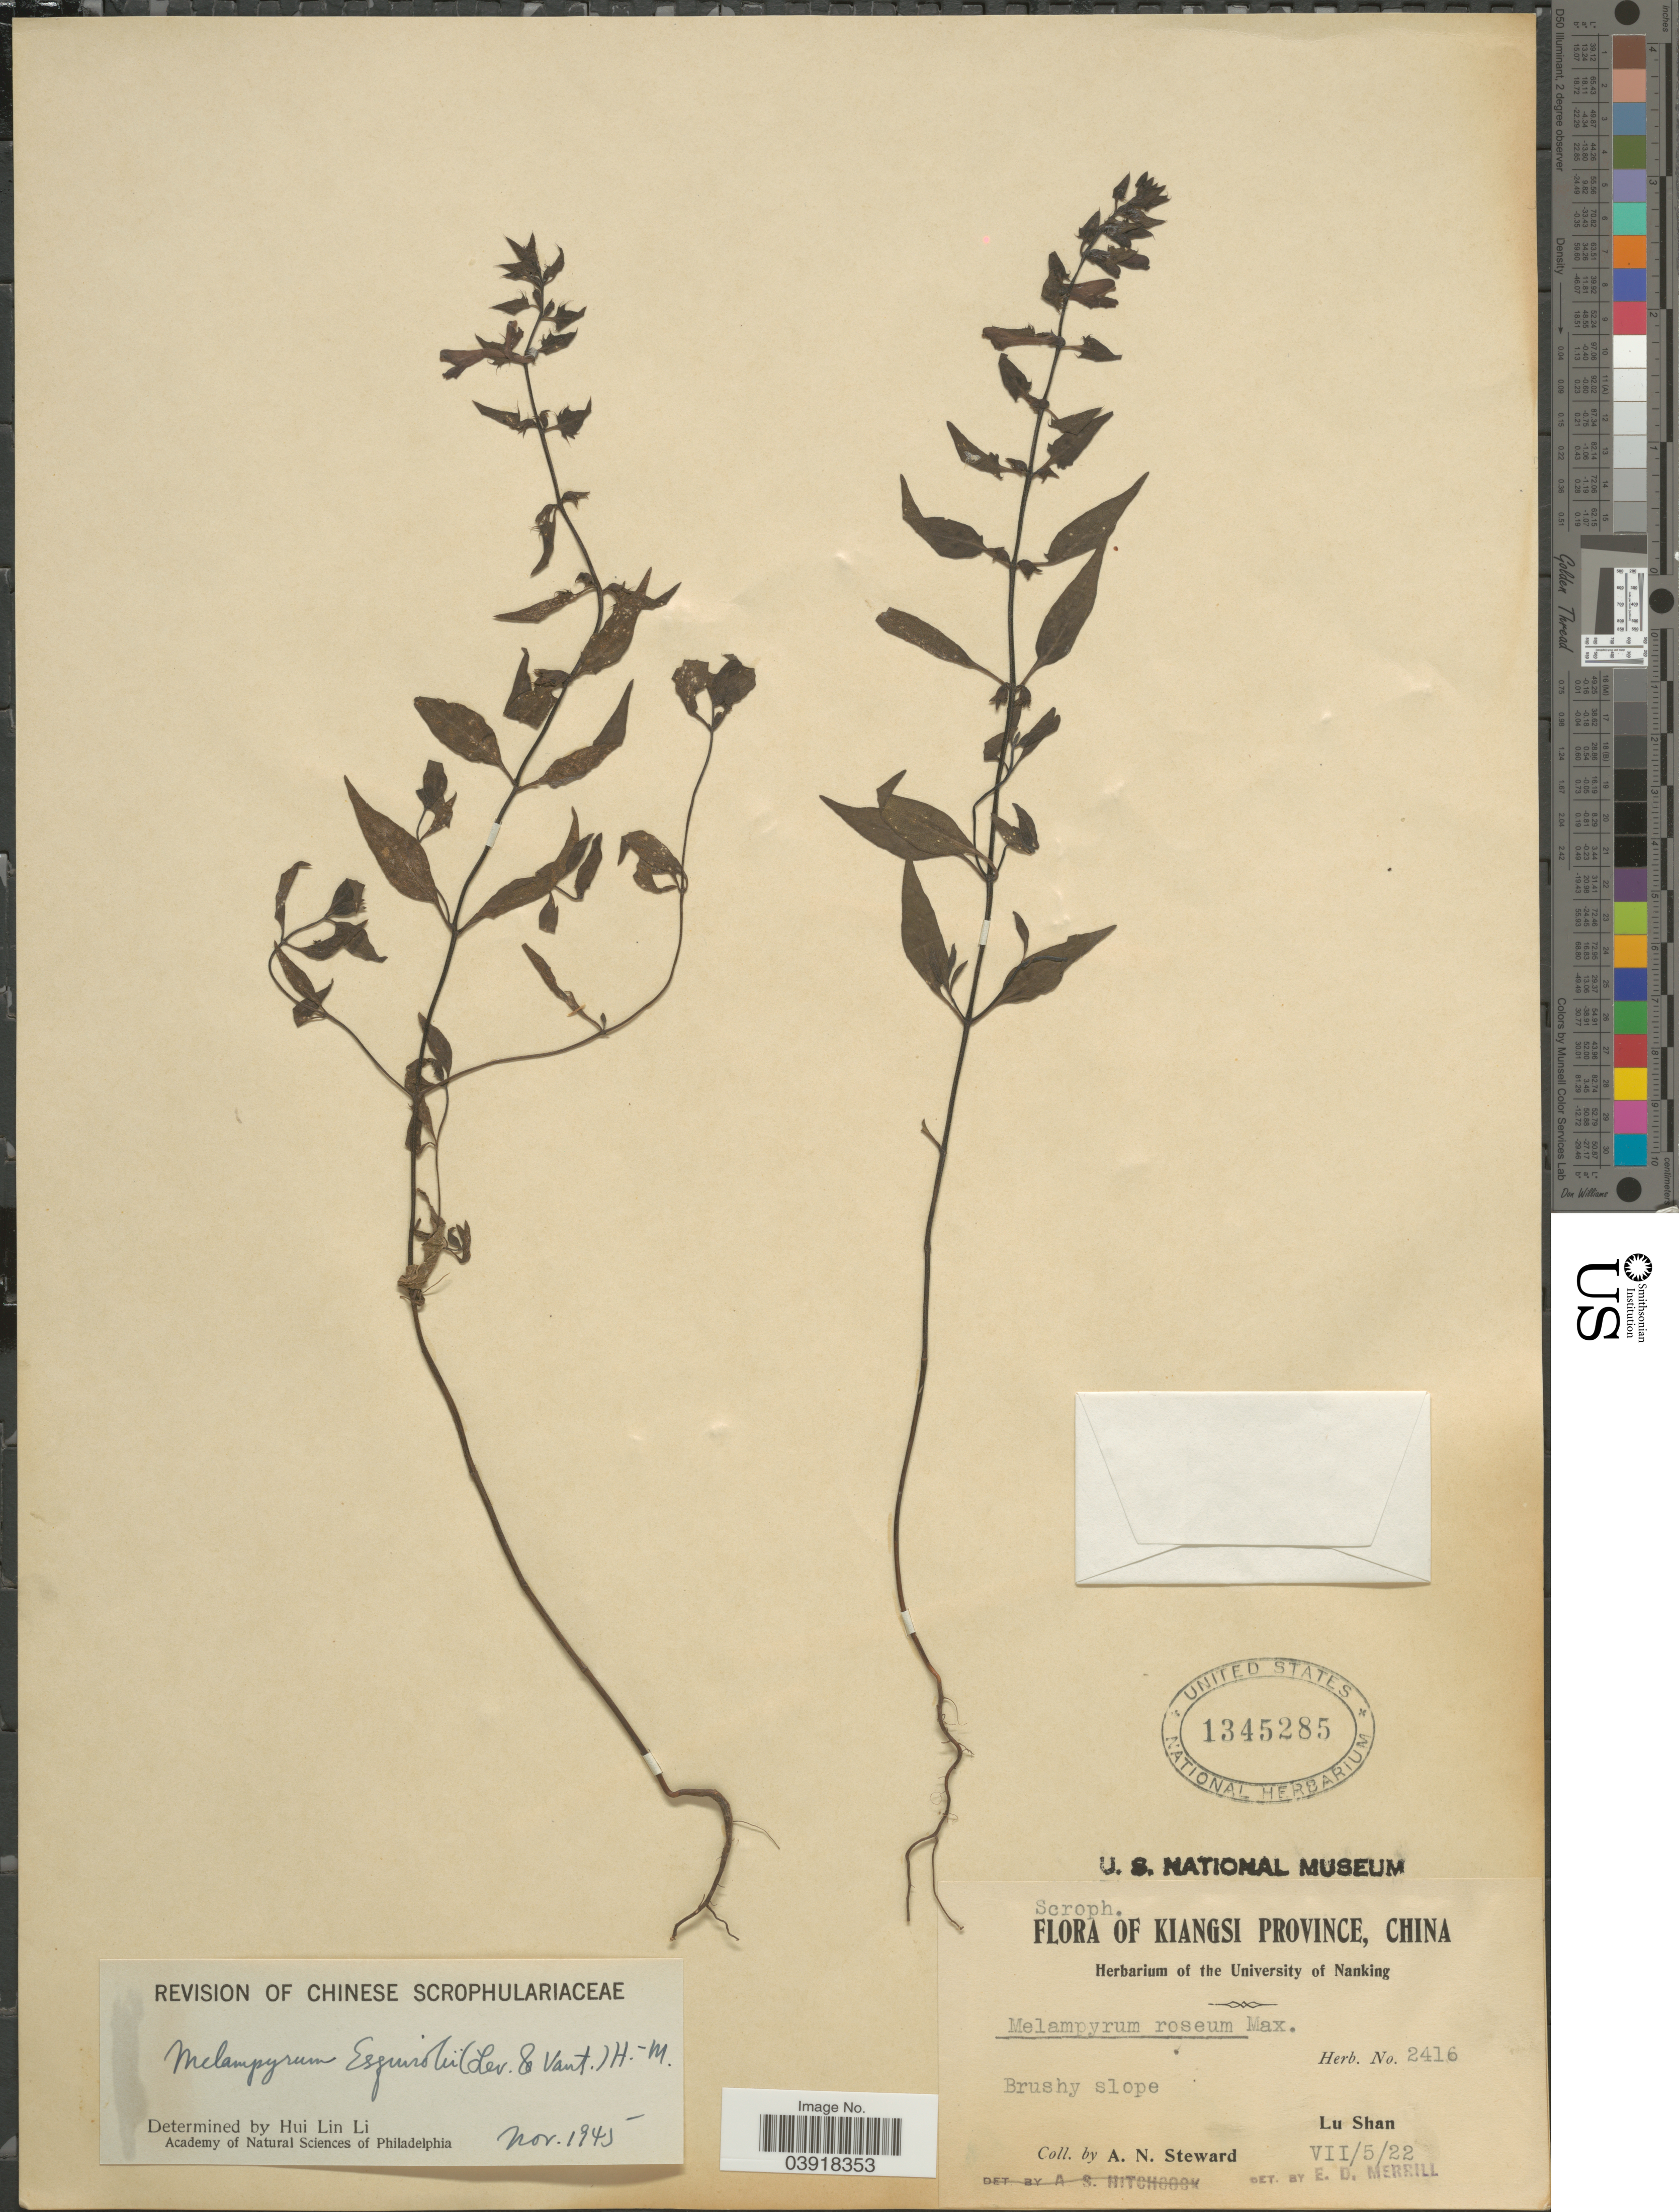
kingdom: Plantae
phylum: Tracheophyta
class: Magnoliopsida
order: Lamiales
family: Orobanchaceae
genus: Melampyrum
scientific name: Melampyrum esquirolii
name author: (H. Lév. & Vaniot) Hand.-Mazz.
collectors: A. N. Steward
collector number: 2416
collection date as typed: Transcribed d/m/y: 5/7/22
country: China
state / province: Jiangxi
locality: Kiangsi Province. Lu Shan.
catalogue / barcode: US 1345285